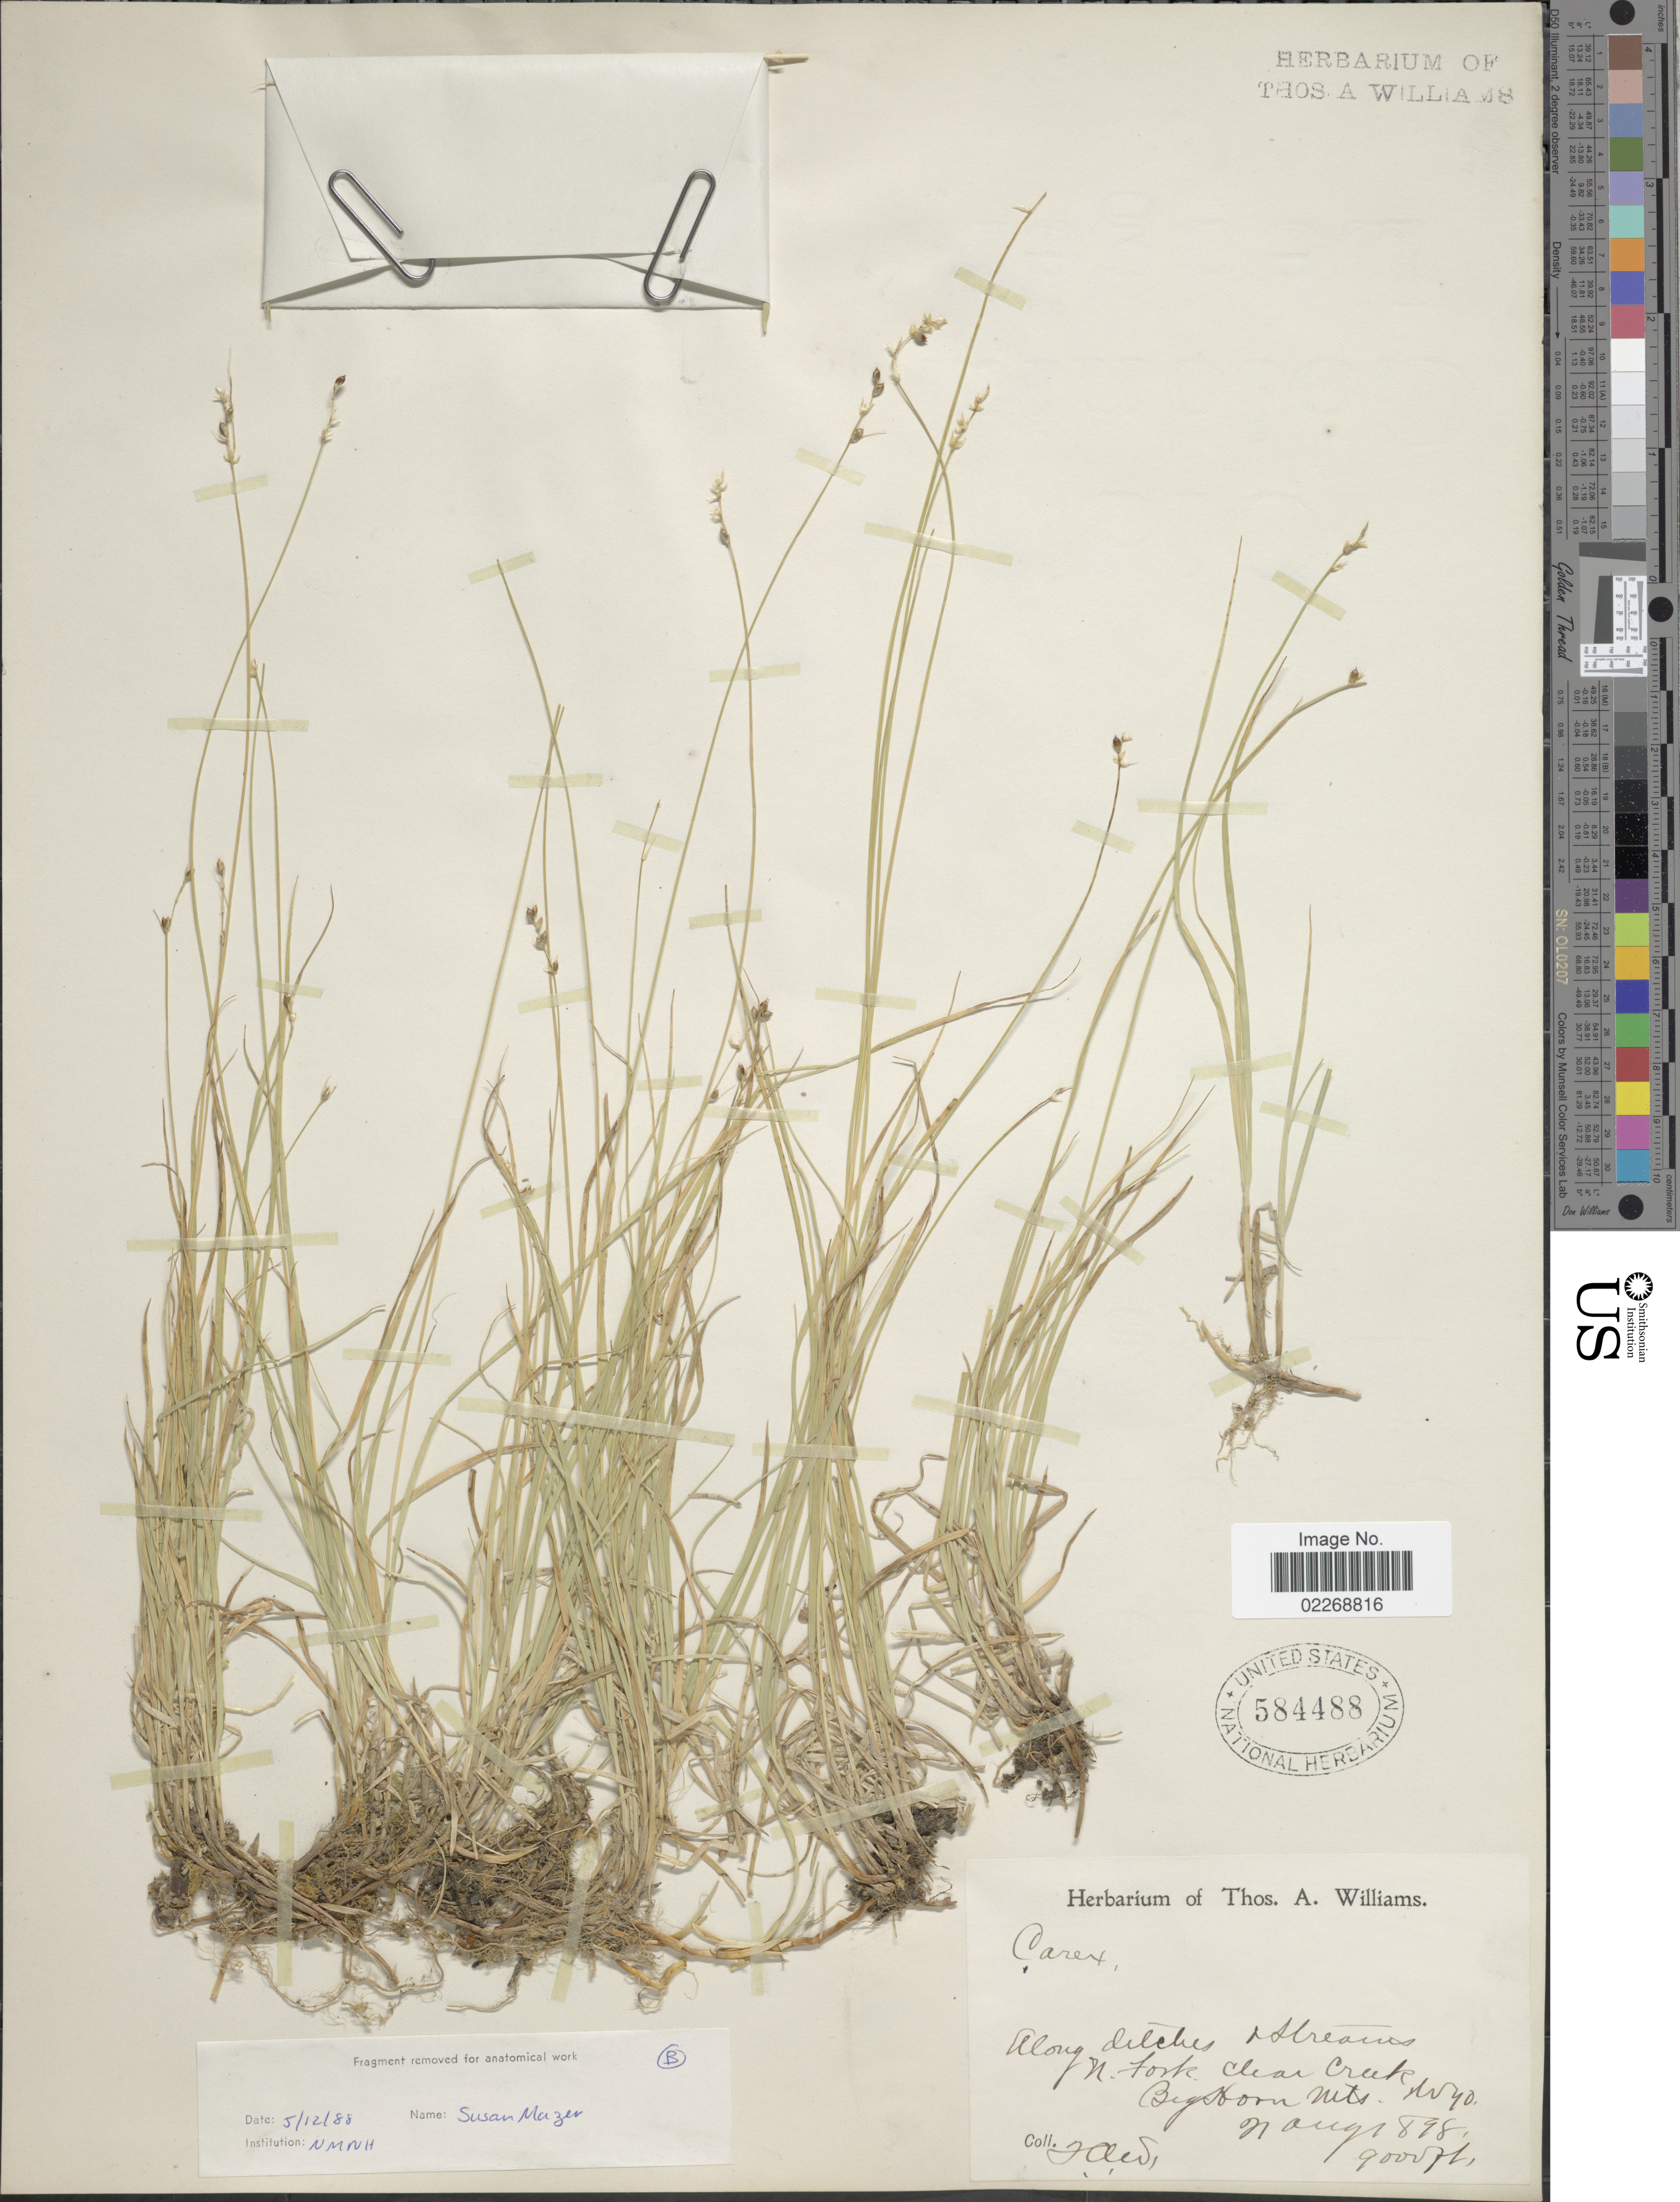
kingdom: Plantae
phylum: Tracheophyta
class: Liliopsida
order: Poales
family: Cyperaceae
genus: Carex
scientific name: Carex disperma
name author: Dewey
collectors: T. A. Williams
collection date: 1898-08-21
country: United States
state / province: Wyoming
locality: Along ditches & streams N. Fork, Clear Creek, Big Horn Mts.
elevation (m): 2743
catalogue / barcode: US 584488